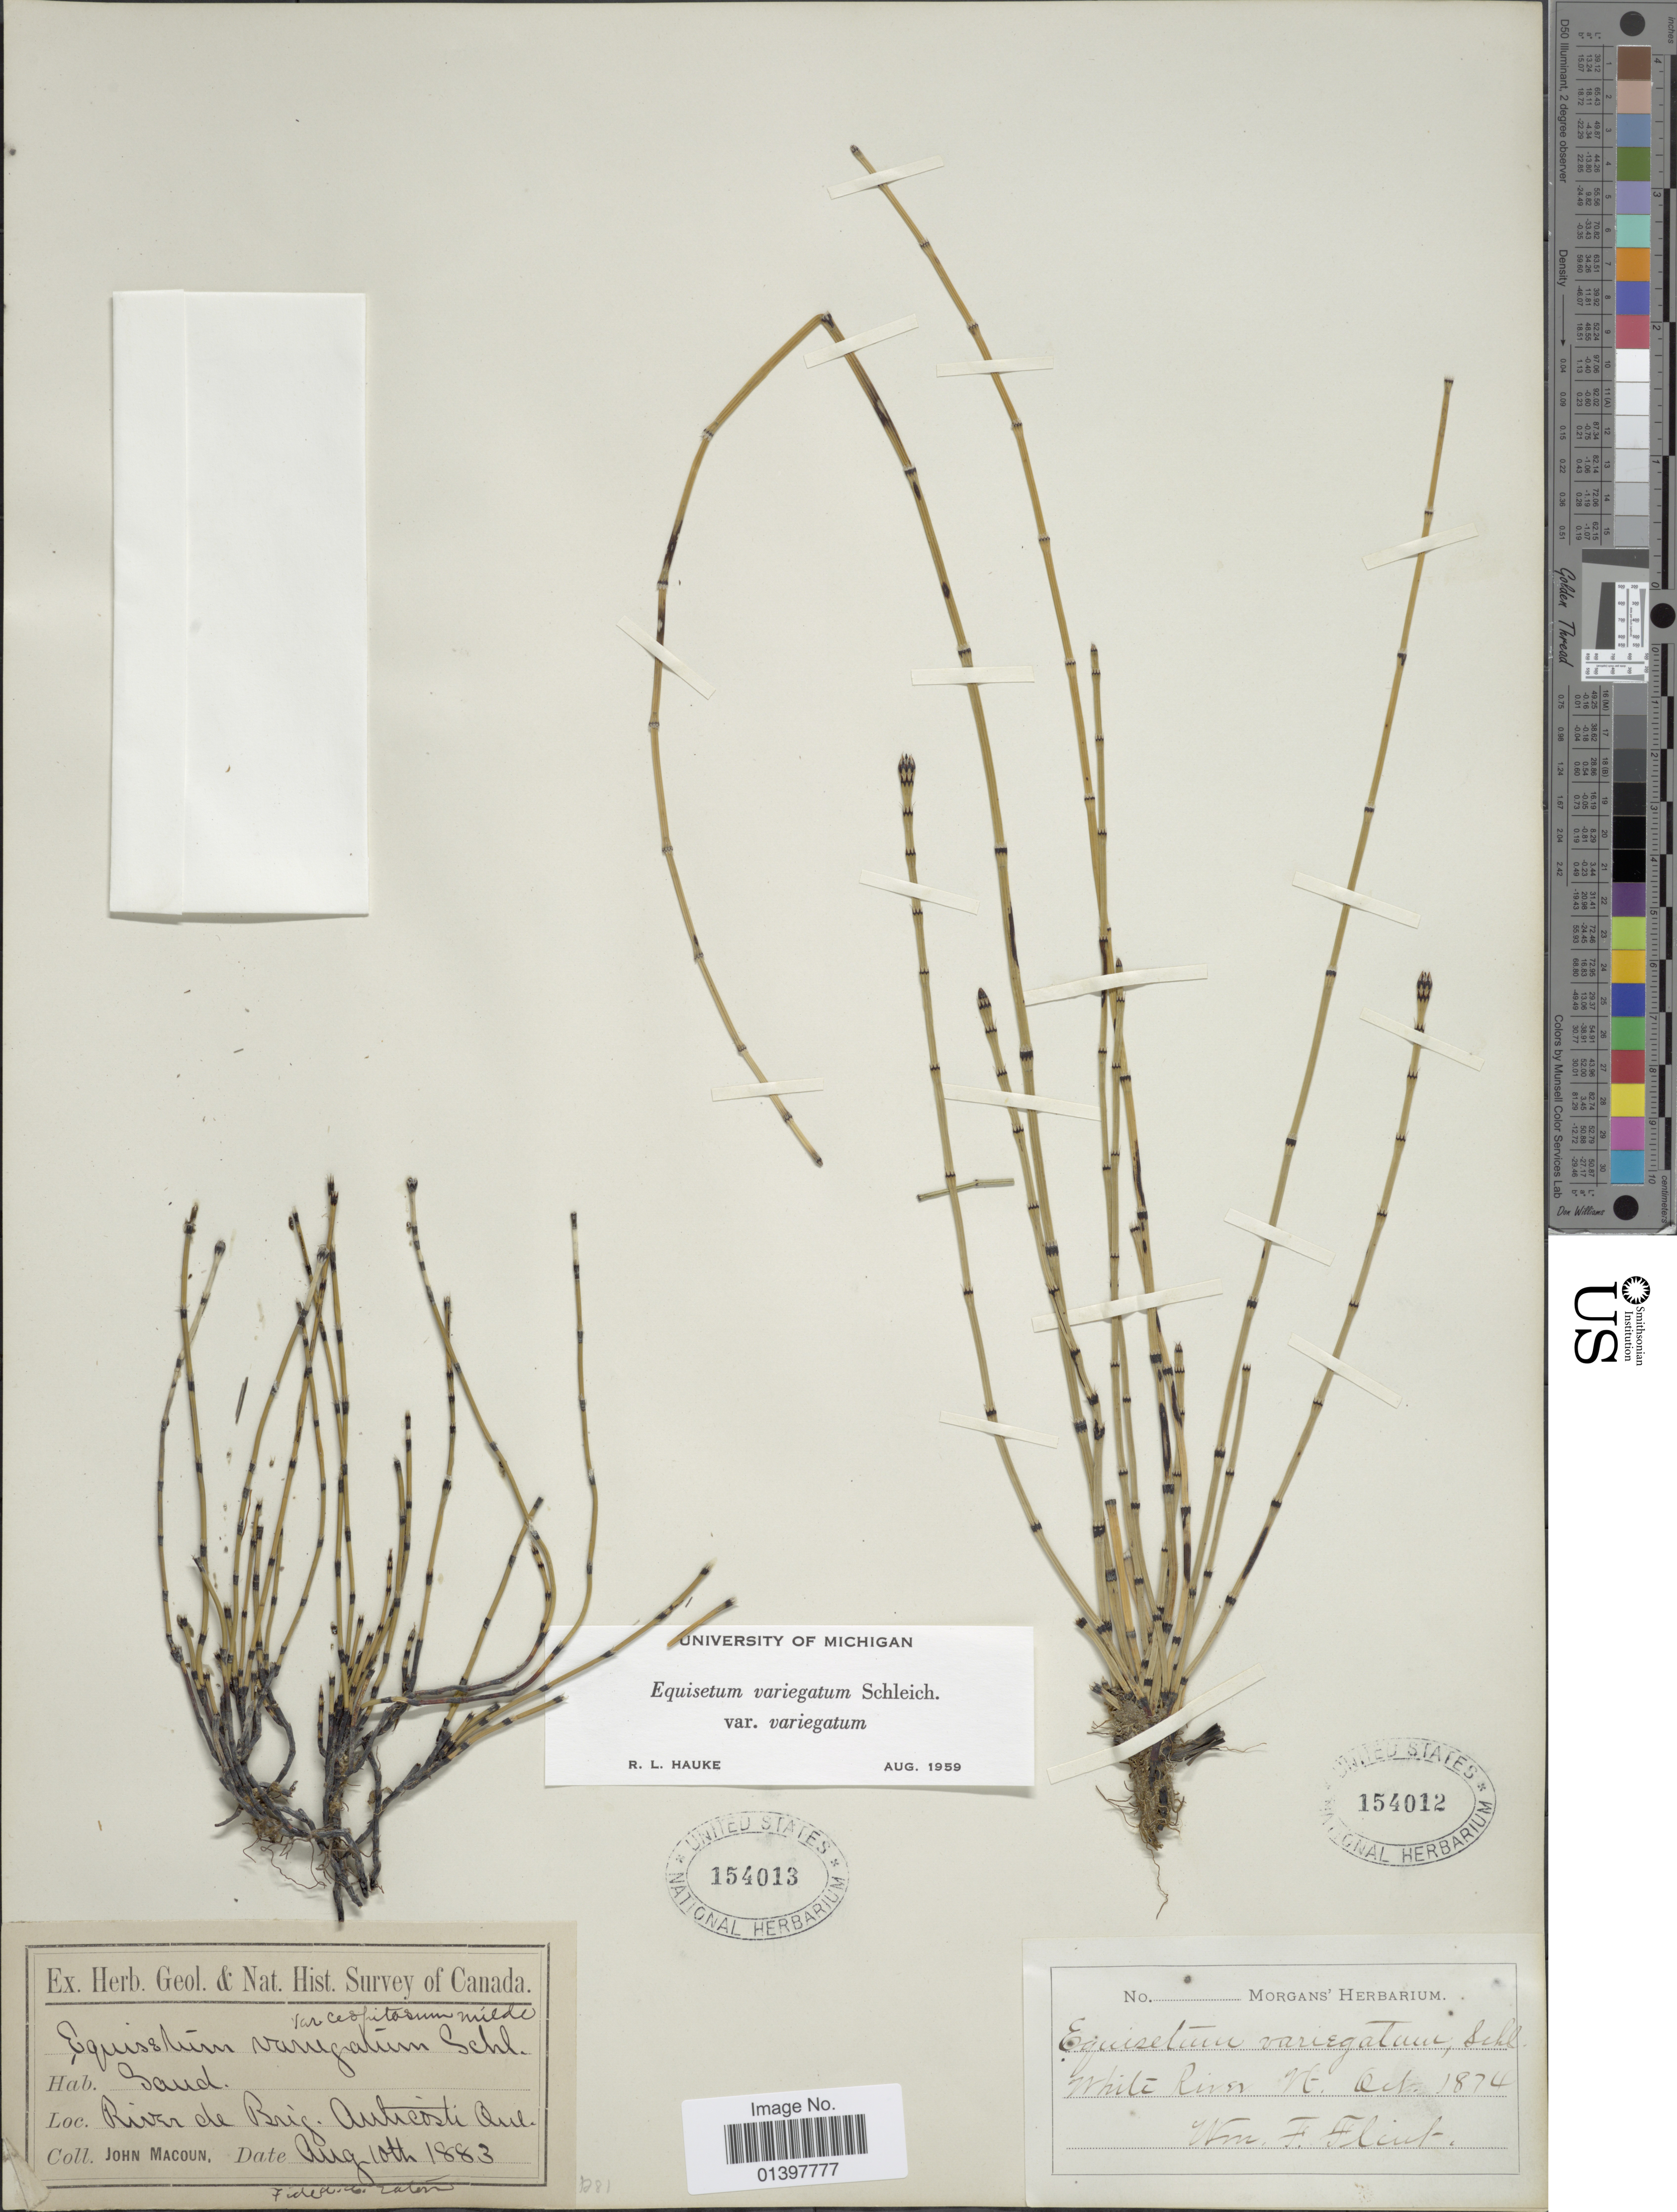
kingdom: Plantae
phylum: Tracheophyta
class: Polypodiopsida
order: Equisetales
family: Equisetaceae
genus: Equisetum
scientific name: Equisetum variegatum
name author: Schleich. ex F. Weber & D. Mohr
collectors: W. Flint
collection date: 1874-10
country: United States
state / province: Vermont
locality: White River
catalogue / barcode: US 154012